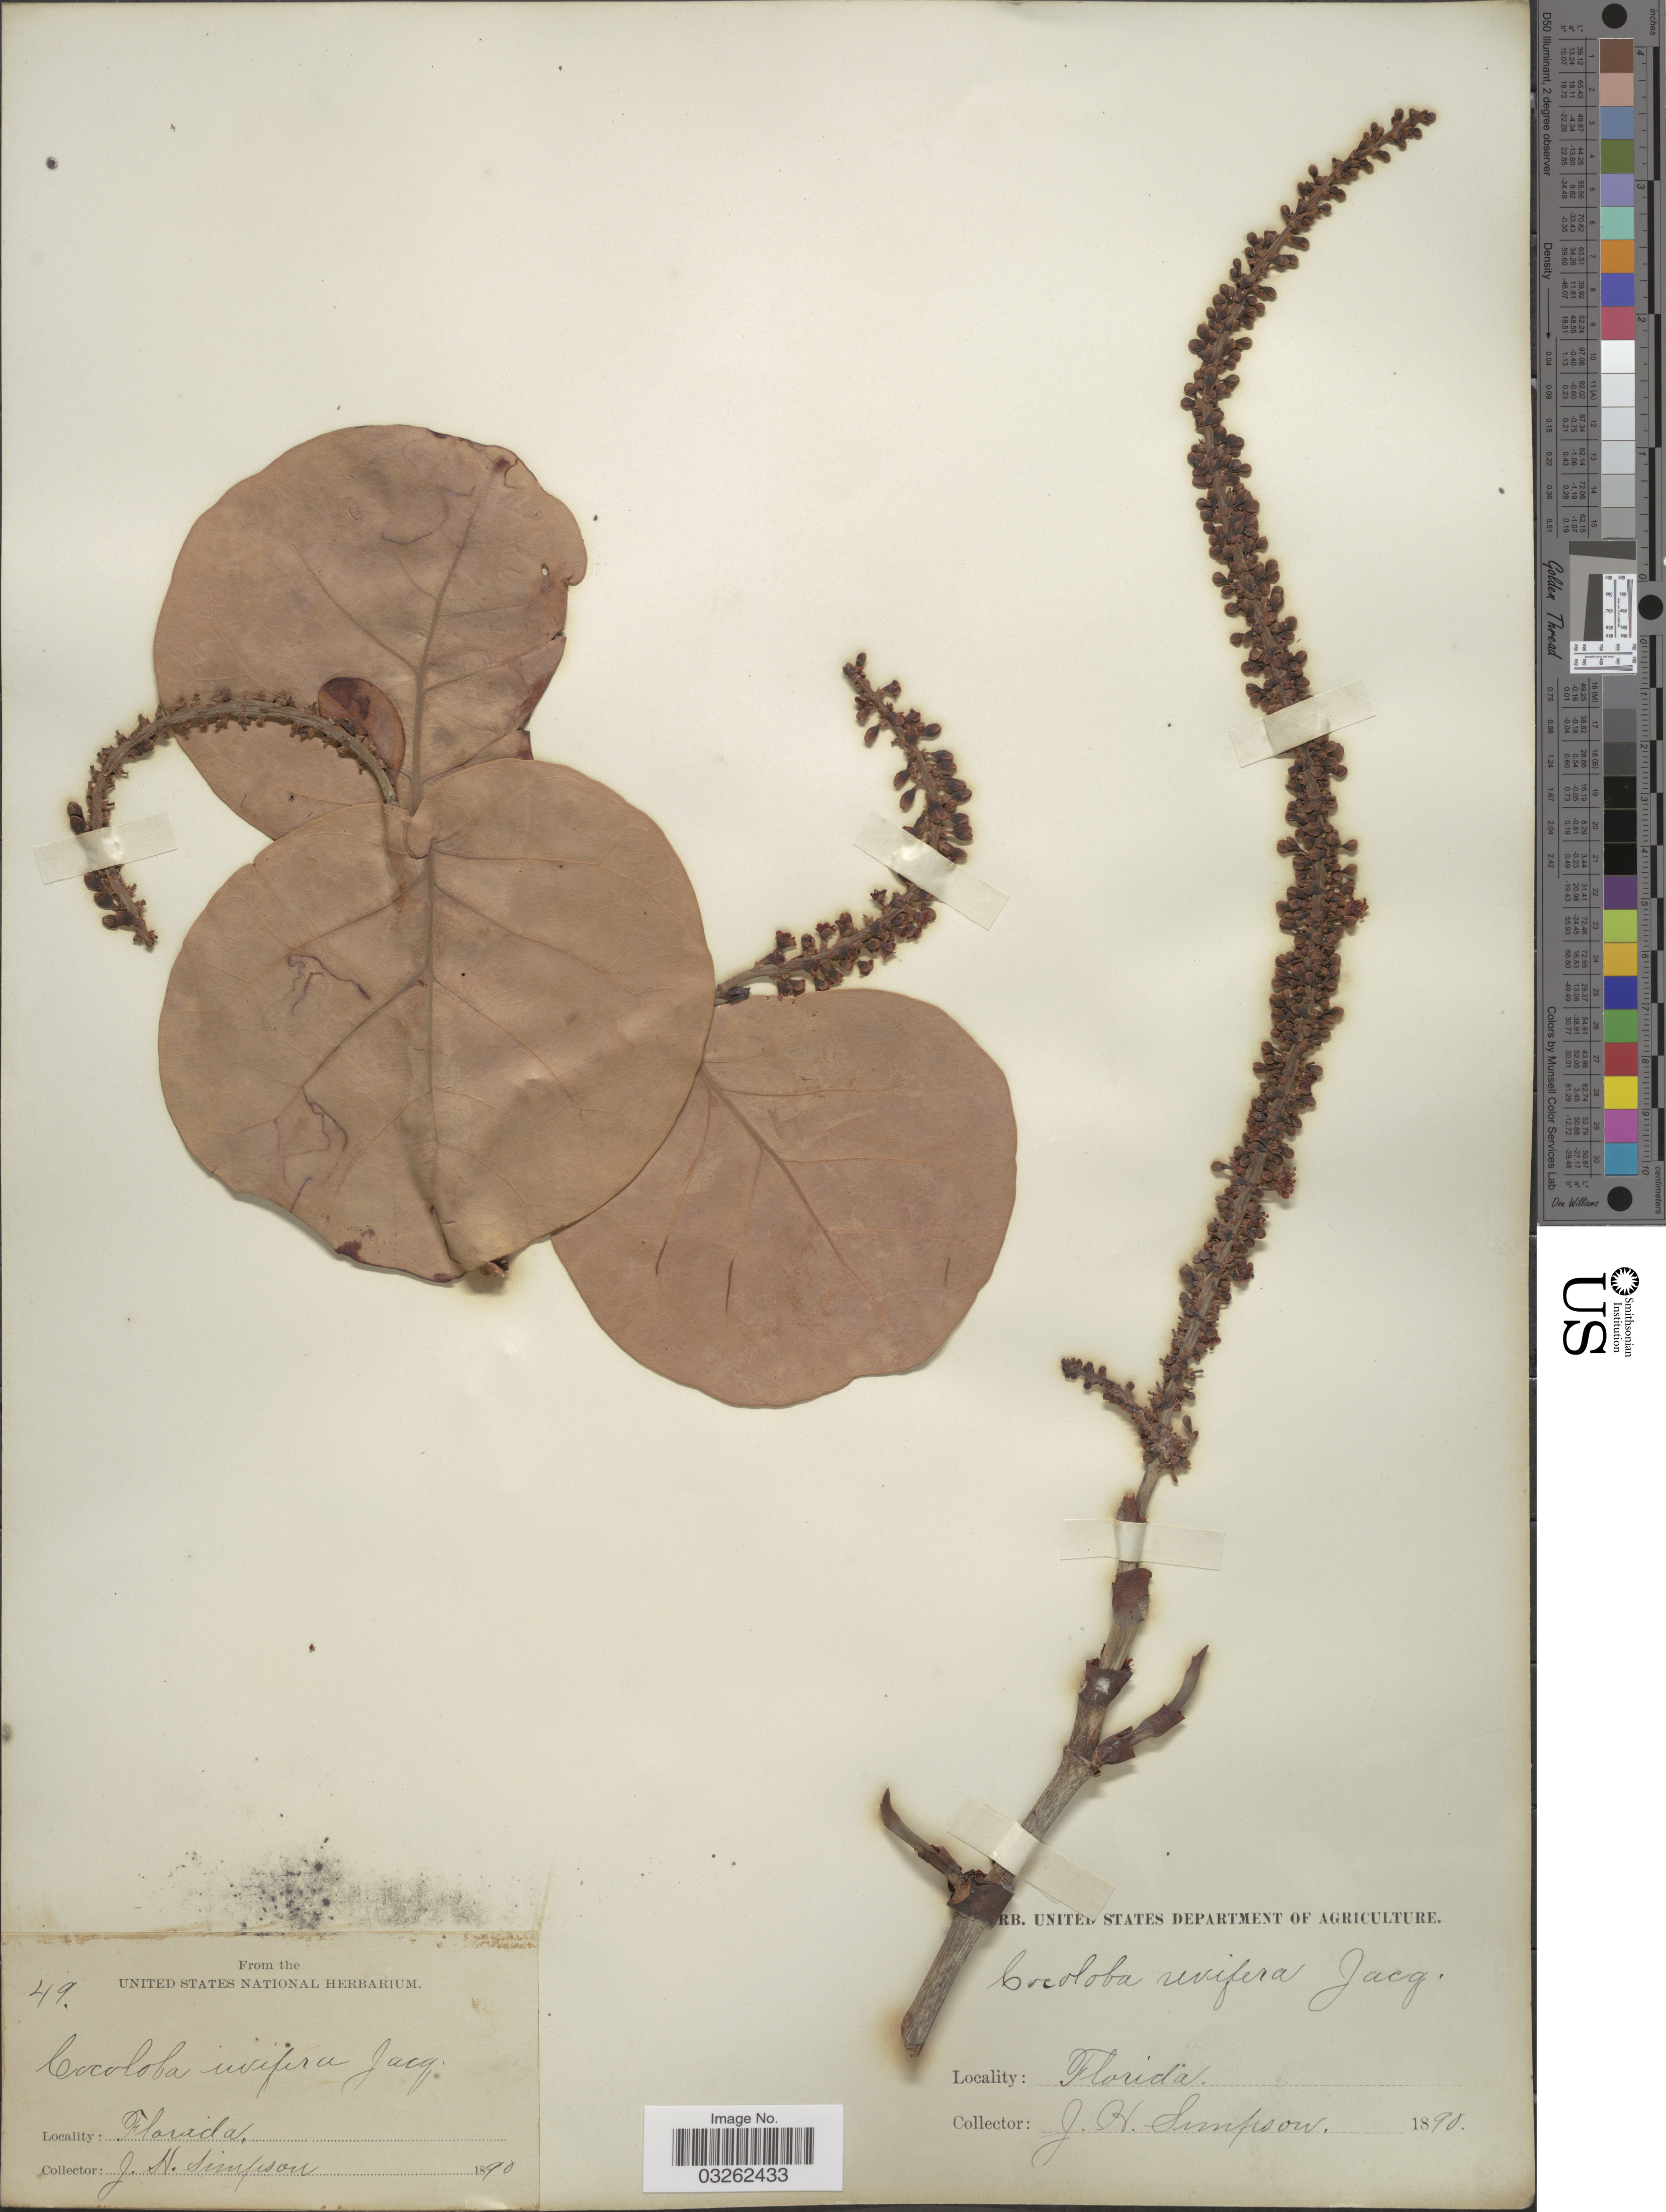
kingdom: Plantae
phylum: Tracheophyta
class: Magnoliopsida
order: Caryophyllales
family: Polygonaceae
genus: Coccoloba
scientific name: Coccoloba uvifera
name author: L.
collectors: J. H. Simpson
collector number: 49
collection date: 1890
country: United States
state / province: Florida